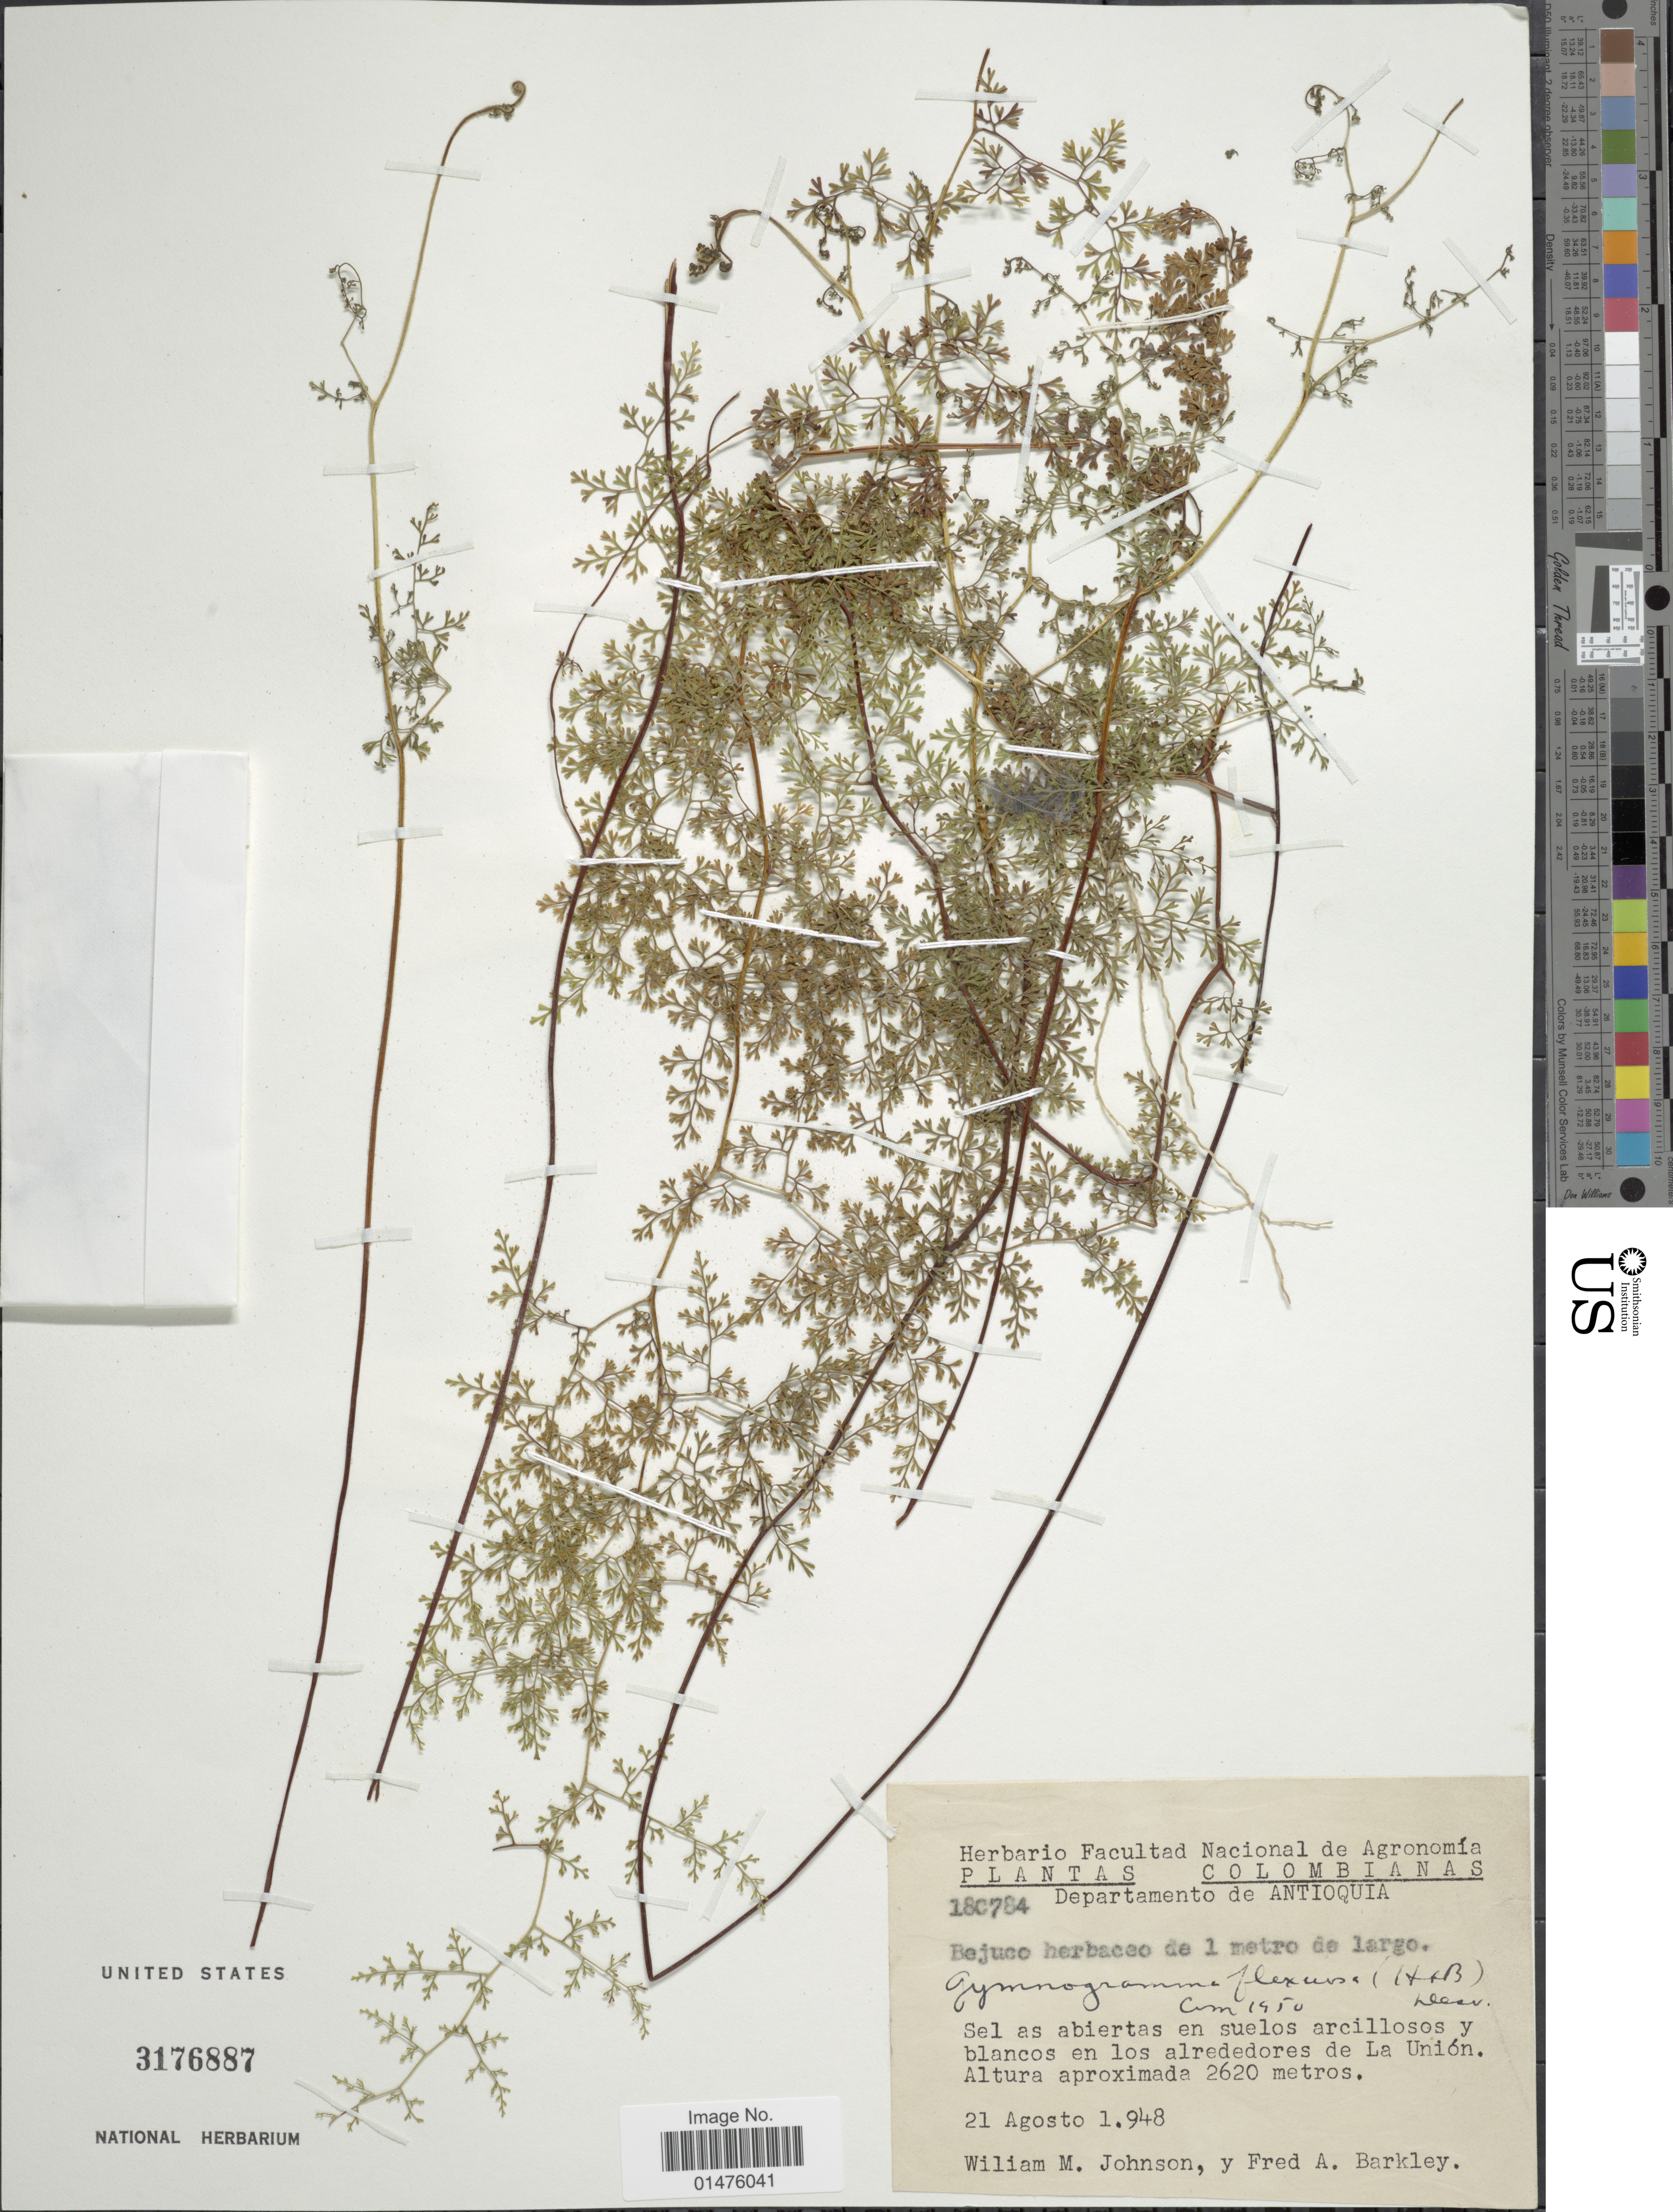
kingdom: Plantae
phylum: Tracheophyta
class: Polypodiopsida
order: Polypodiales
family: Pteridaceae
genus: Jamesonia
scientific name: Jamesonia flexuosa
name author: (Humb. & Bonpl.) Christenh.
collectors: W. M. Johnson & F. A. Barkley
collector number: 180784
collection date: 1948-08-21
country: Colombia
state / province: Antioquia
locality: Departamento de Antioquia, Sel as abiertas en suelos arcillosos y blancos en los alrededores de La Unión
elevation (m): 2620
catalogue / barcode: US 3176887